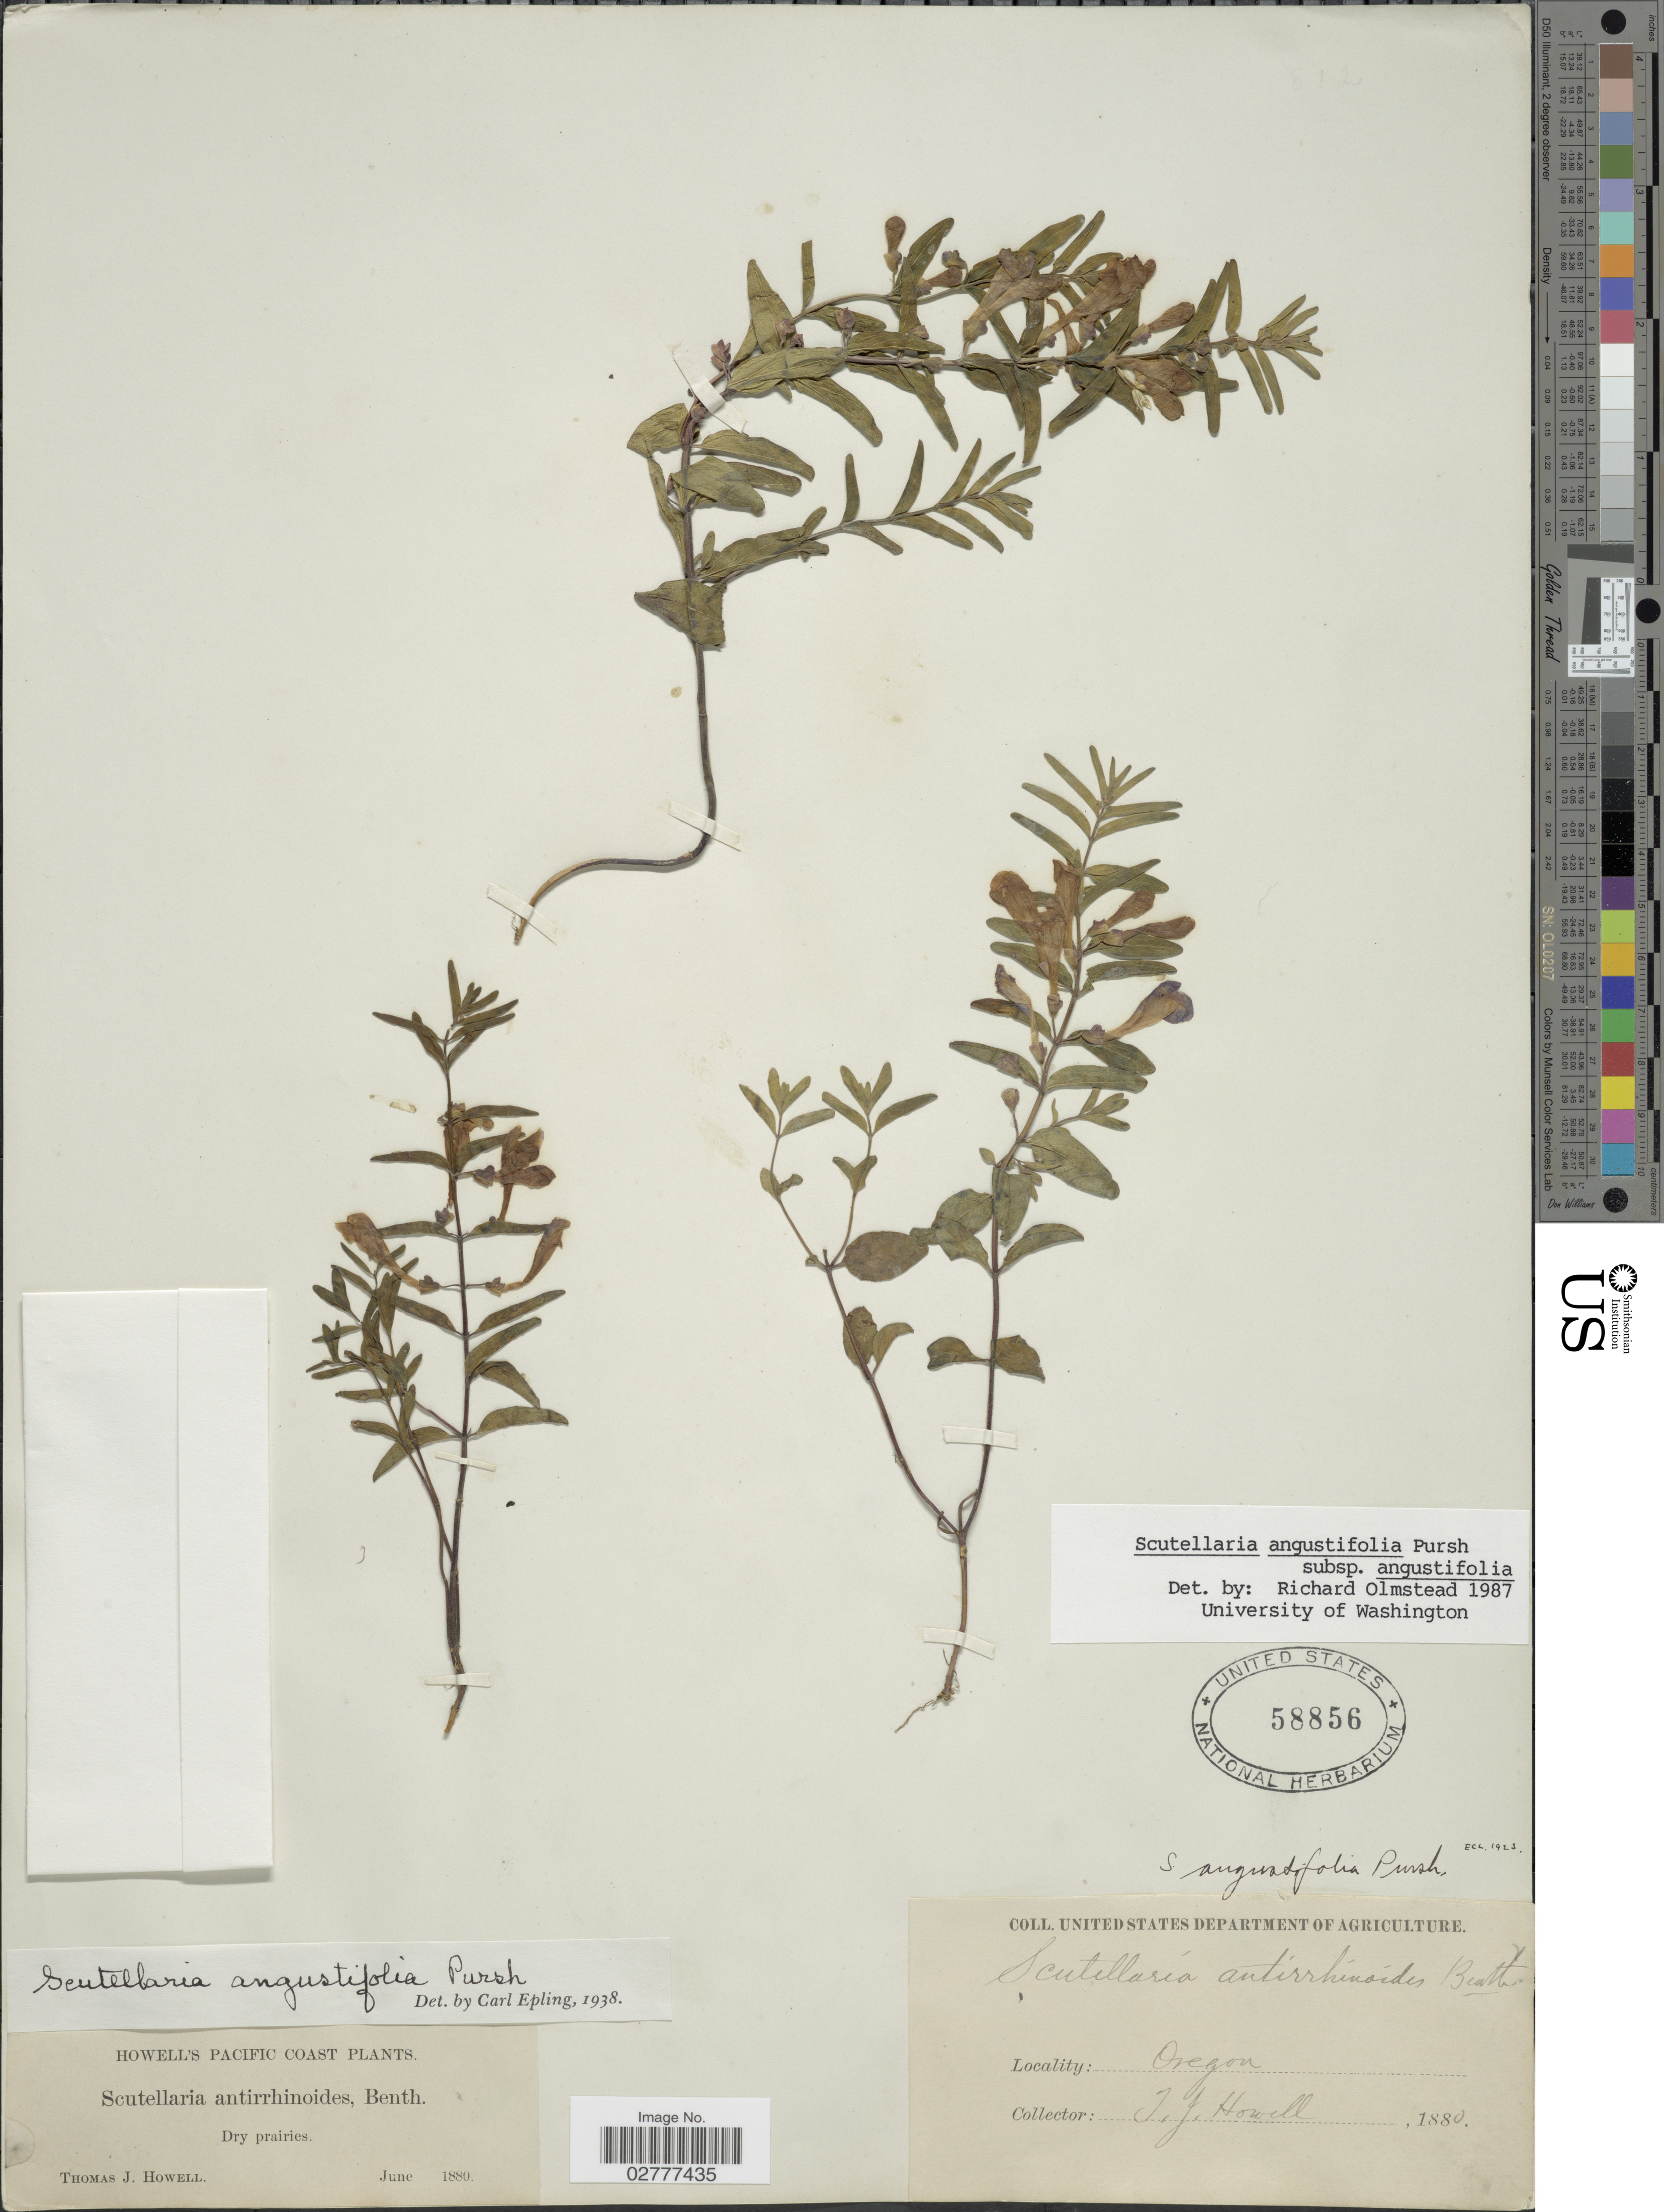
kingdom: Plantae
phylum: Tracheophyta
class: Magnoliopsida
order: Lamiales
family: Lamiaceae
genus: Scutellaria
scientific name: Scutellaria angustifolia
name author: Pursh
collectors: T. J. Howell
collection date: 1880-06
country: United States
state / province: Oregon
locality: Pacific Coast.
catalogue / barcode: US 58856